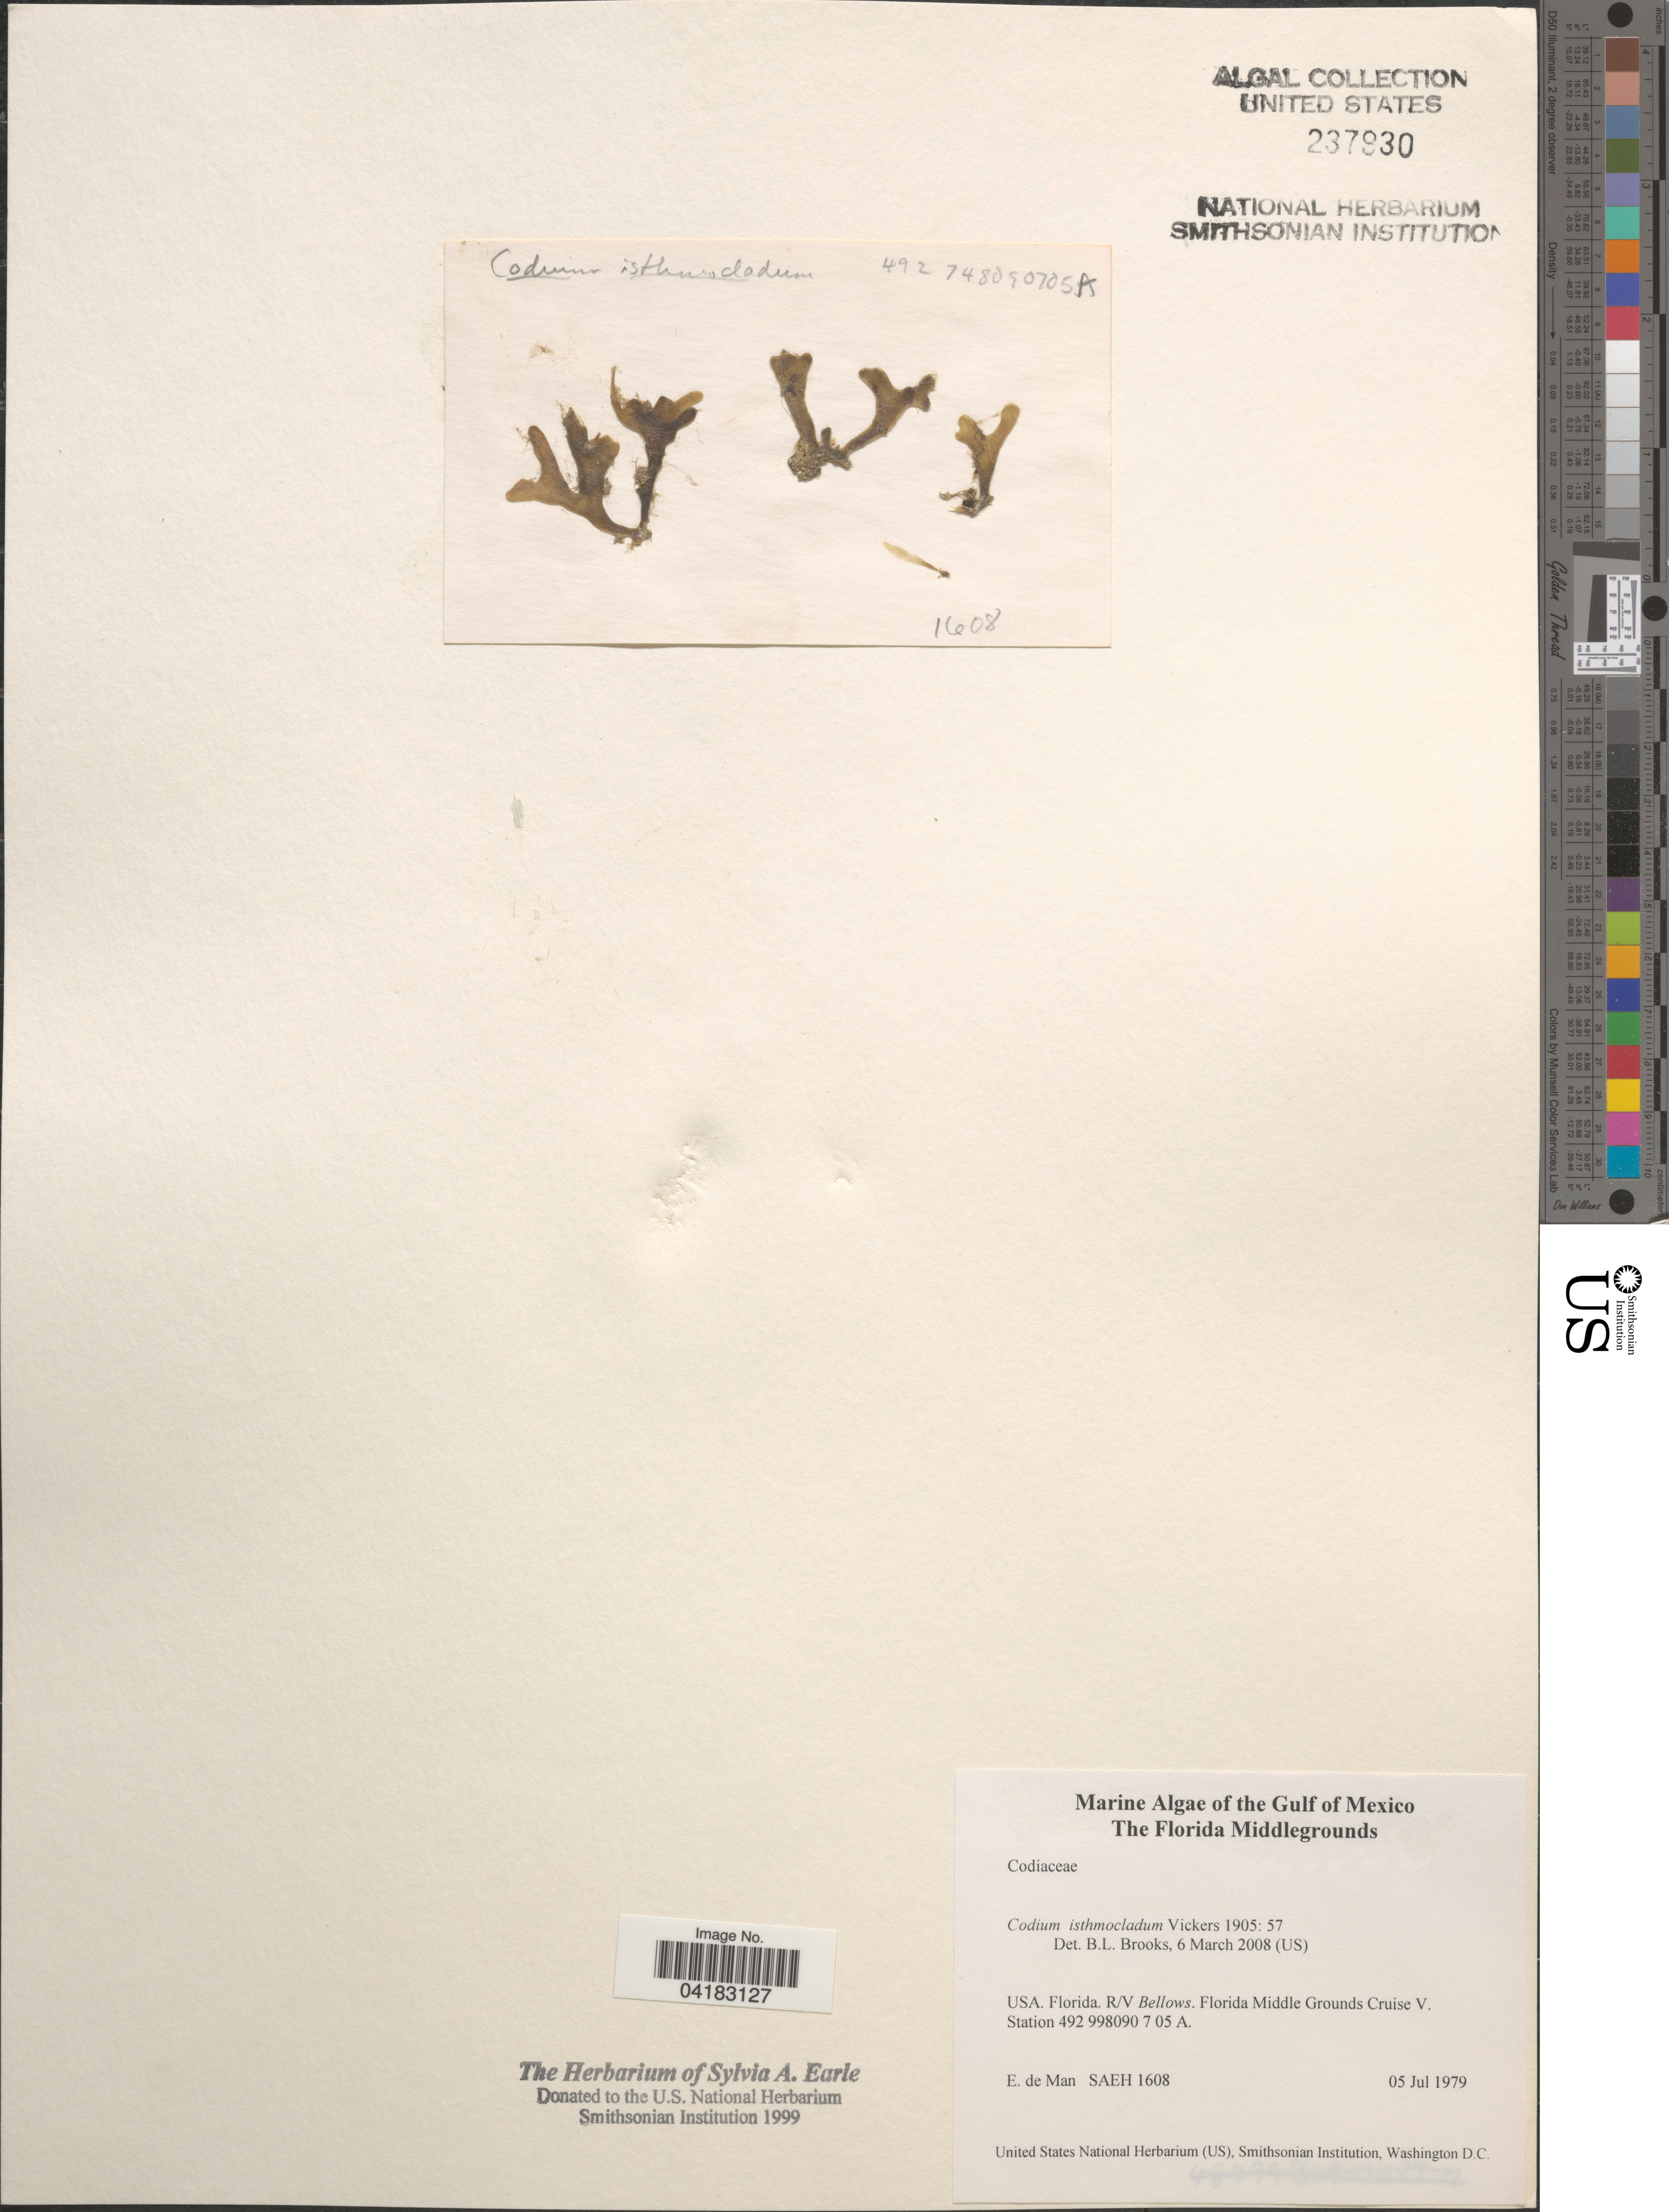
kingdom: Plantae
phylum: Chlorophyta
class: Ulvophyceae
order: Bryopsidales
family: Codiaceae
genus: Codium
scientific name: Codium isthmocladum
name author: Vickers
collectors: E. de Man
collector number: SAEH1608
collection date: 1979-07-05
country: United States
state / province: Florida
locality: Gulf of Mexico. R/V Bellows. Florida Middle Grounds Cruise V. Station 492 998090 7 05 A.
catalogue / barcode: US 237930